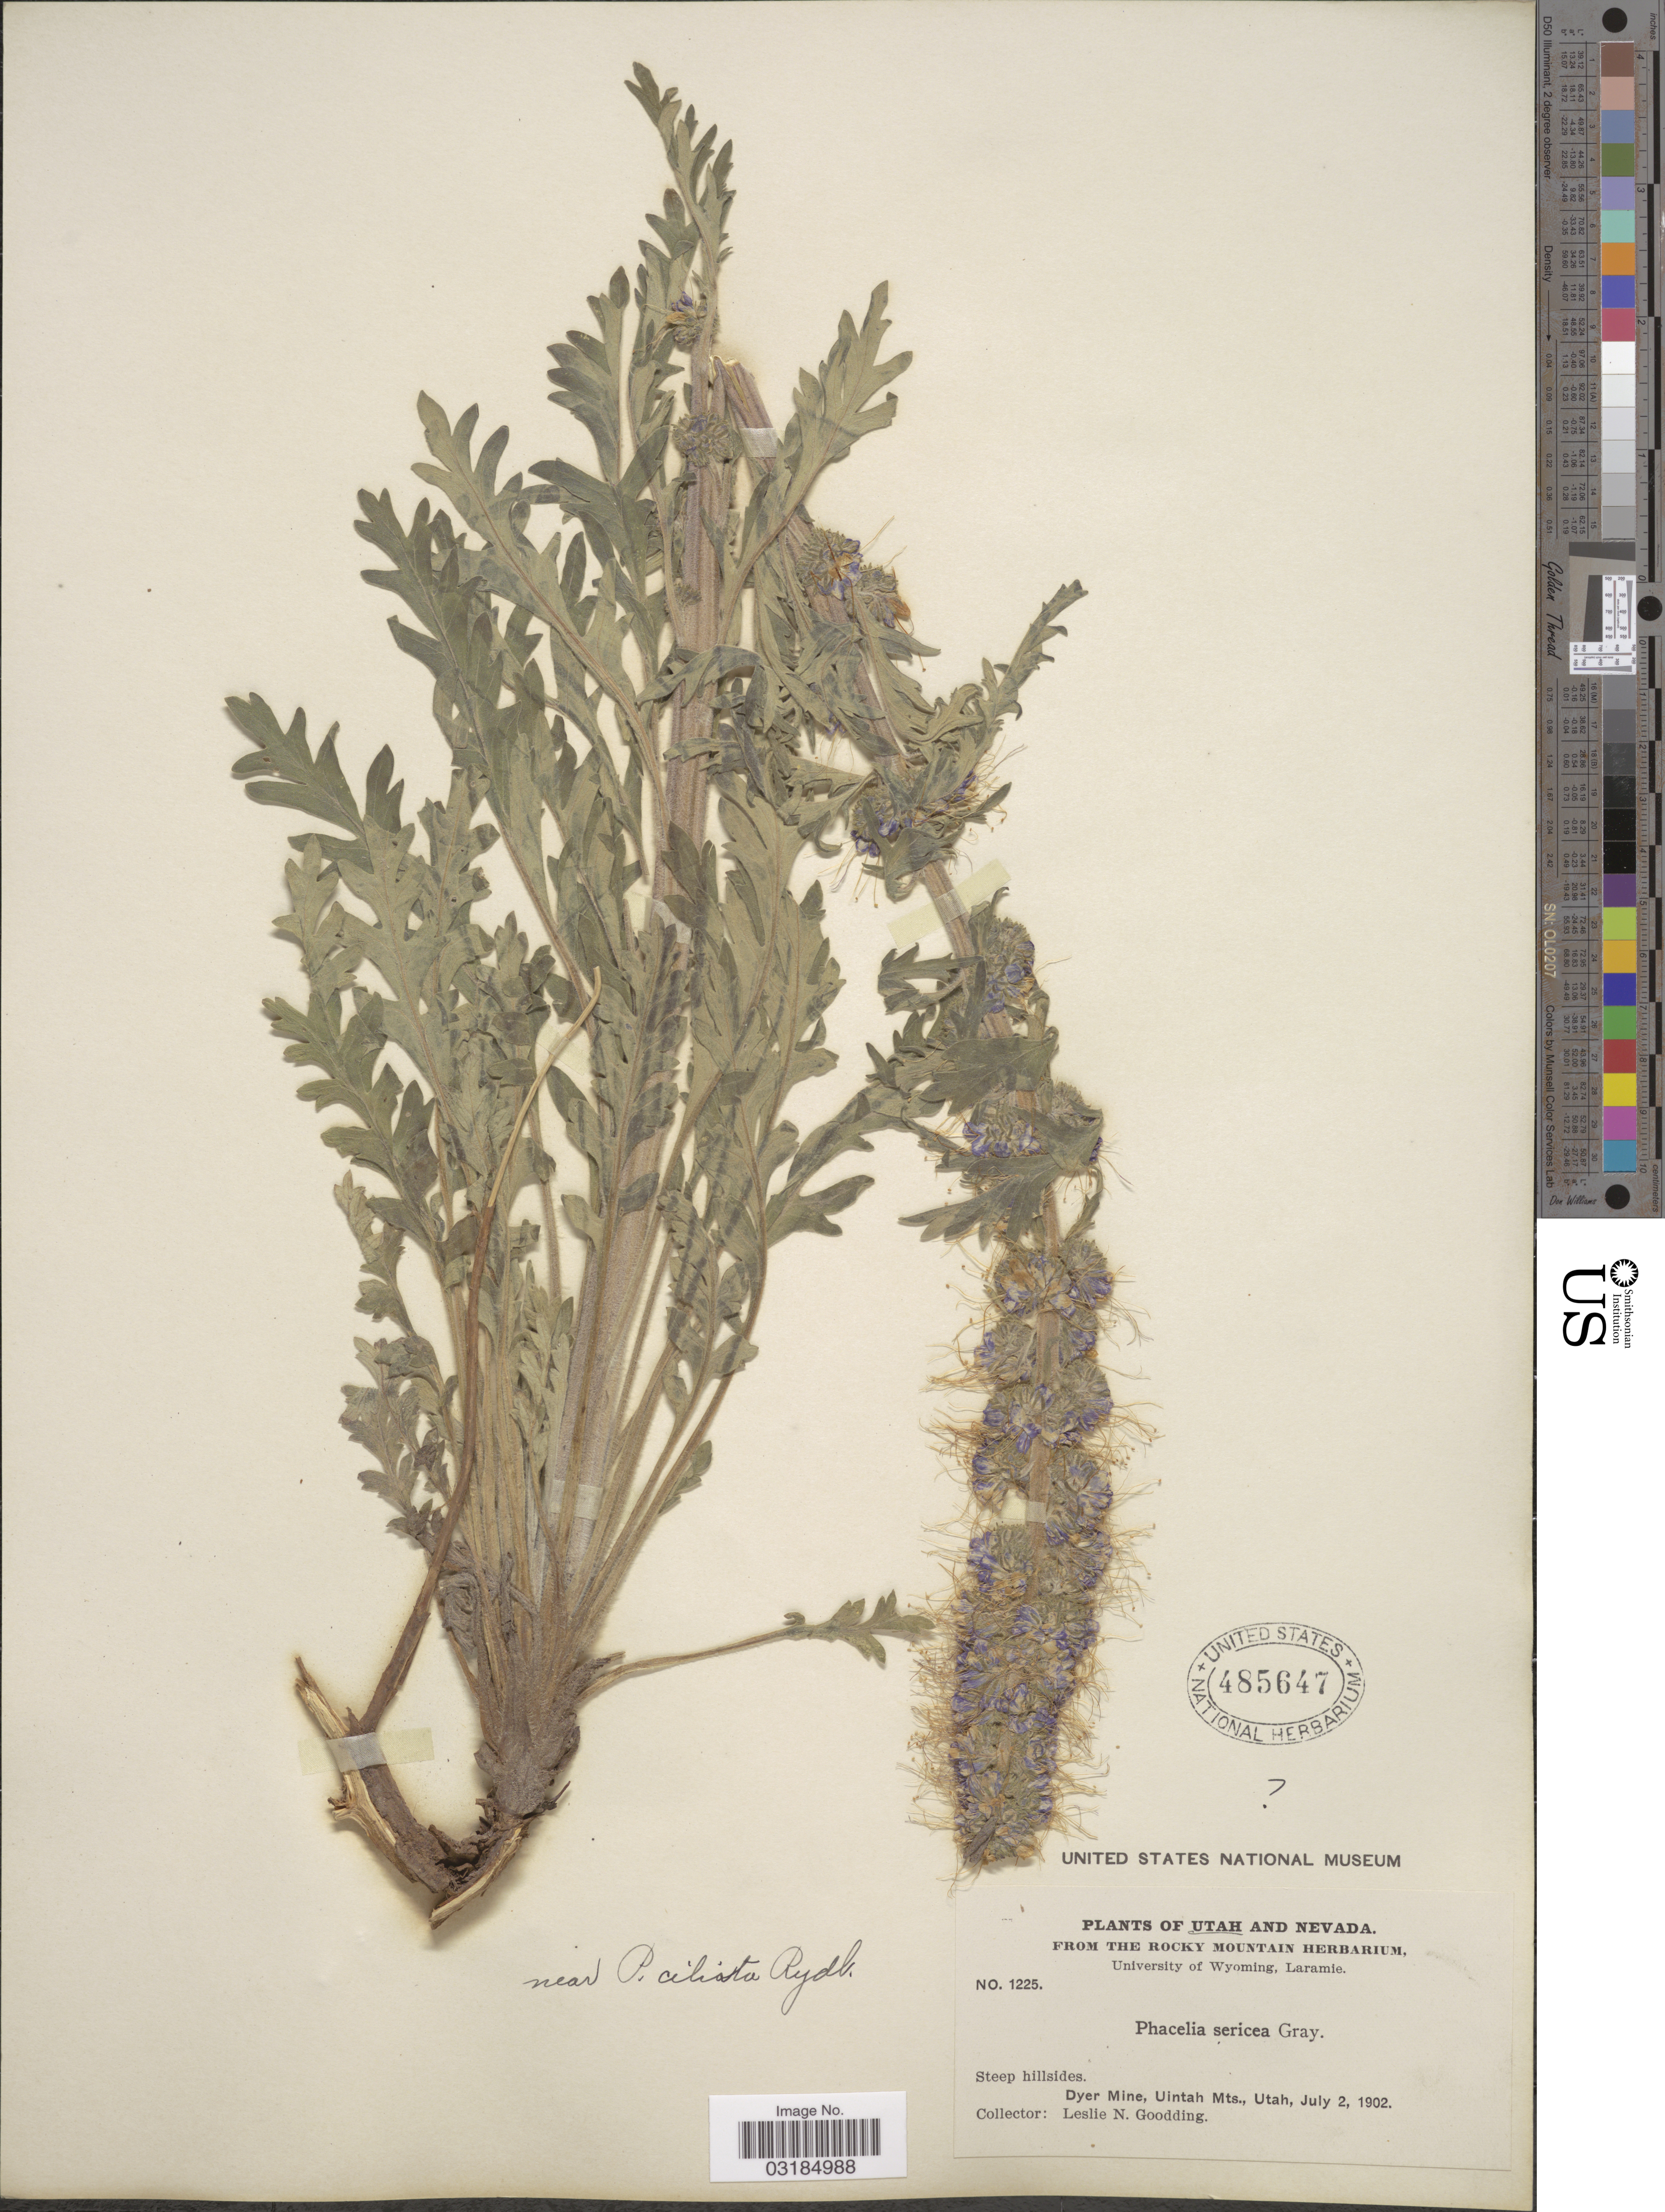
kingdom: Plantae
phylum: Tracheophyta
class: Magnoliopsida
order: Boraginales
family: Hydrophyllaceae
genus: Phacelia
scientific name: Phacelia ciliosa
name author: Rydb.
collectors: L. N. Goodding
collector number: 1225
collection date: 1902-07-02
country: United States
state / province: Utah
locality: Dyer Mine, Uintah Mts.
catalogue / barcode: US 485647